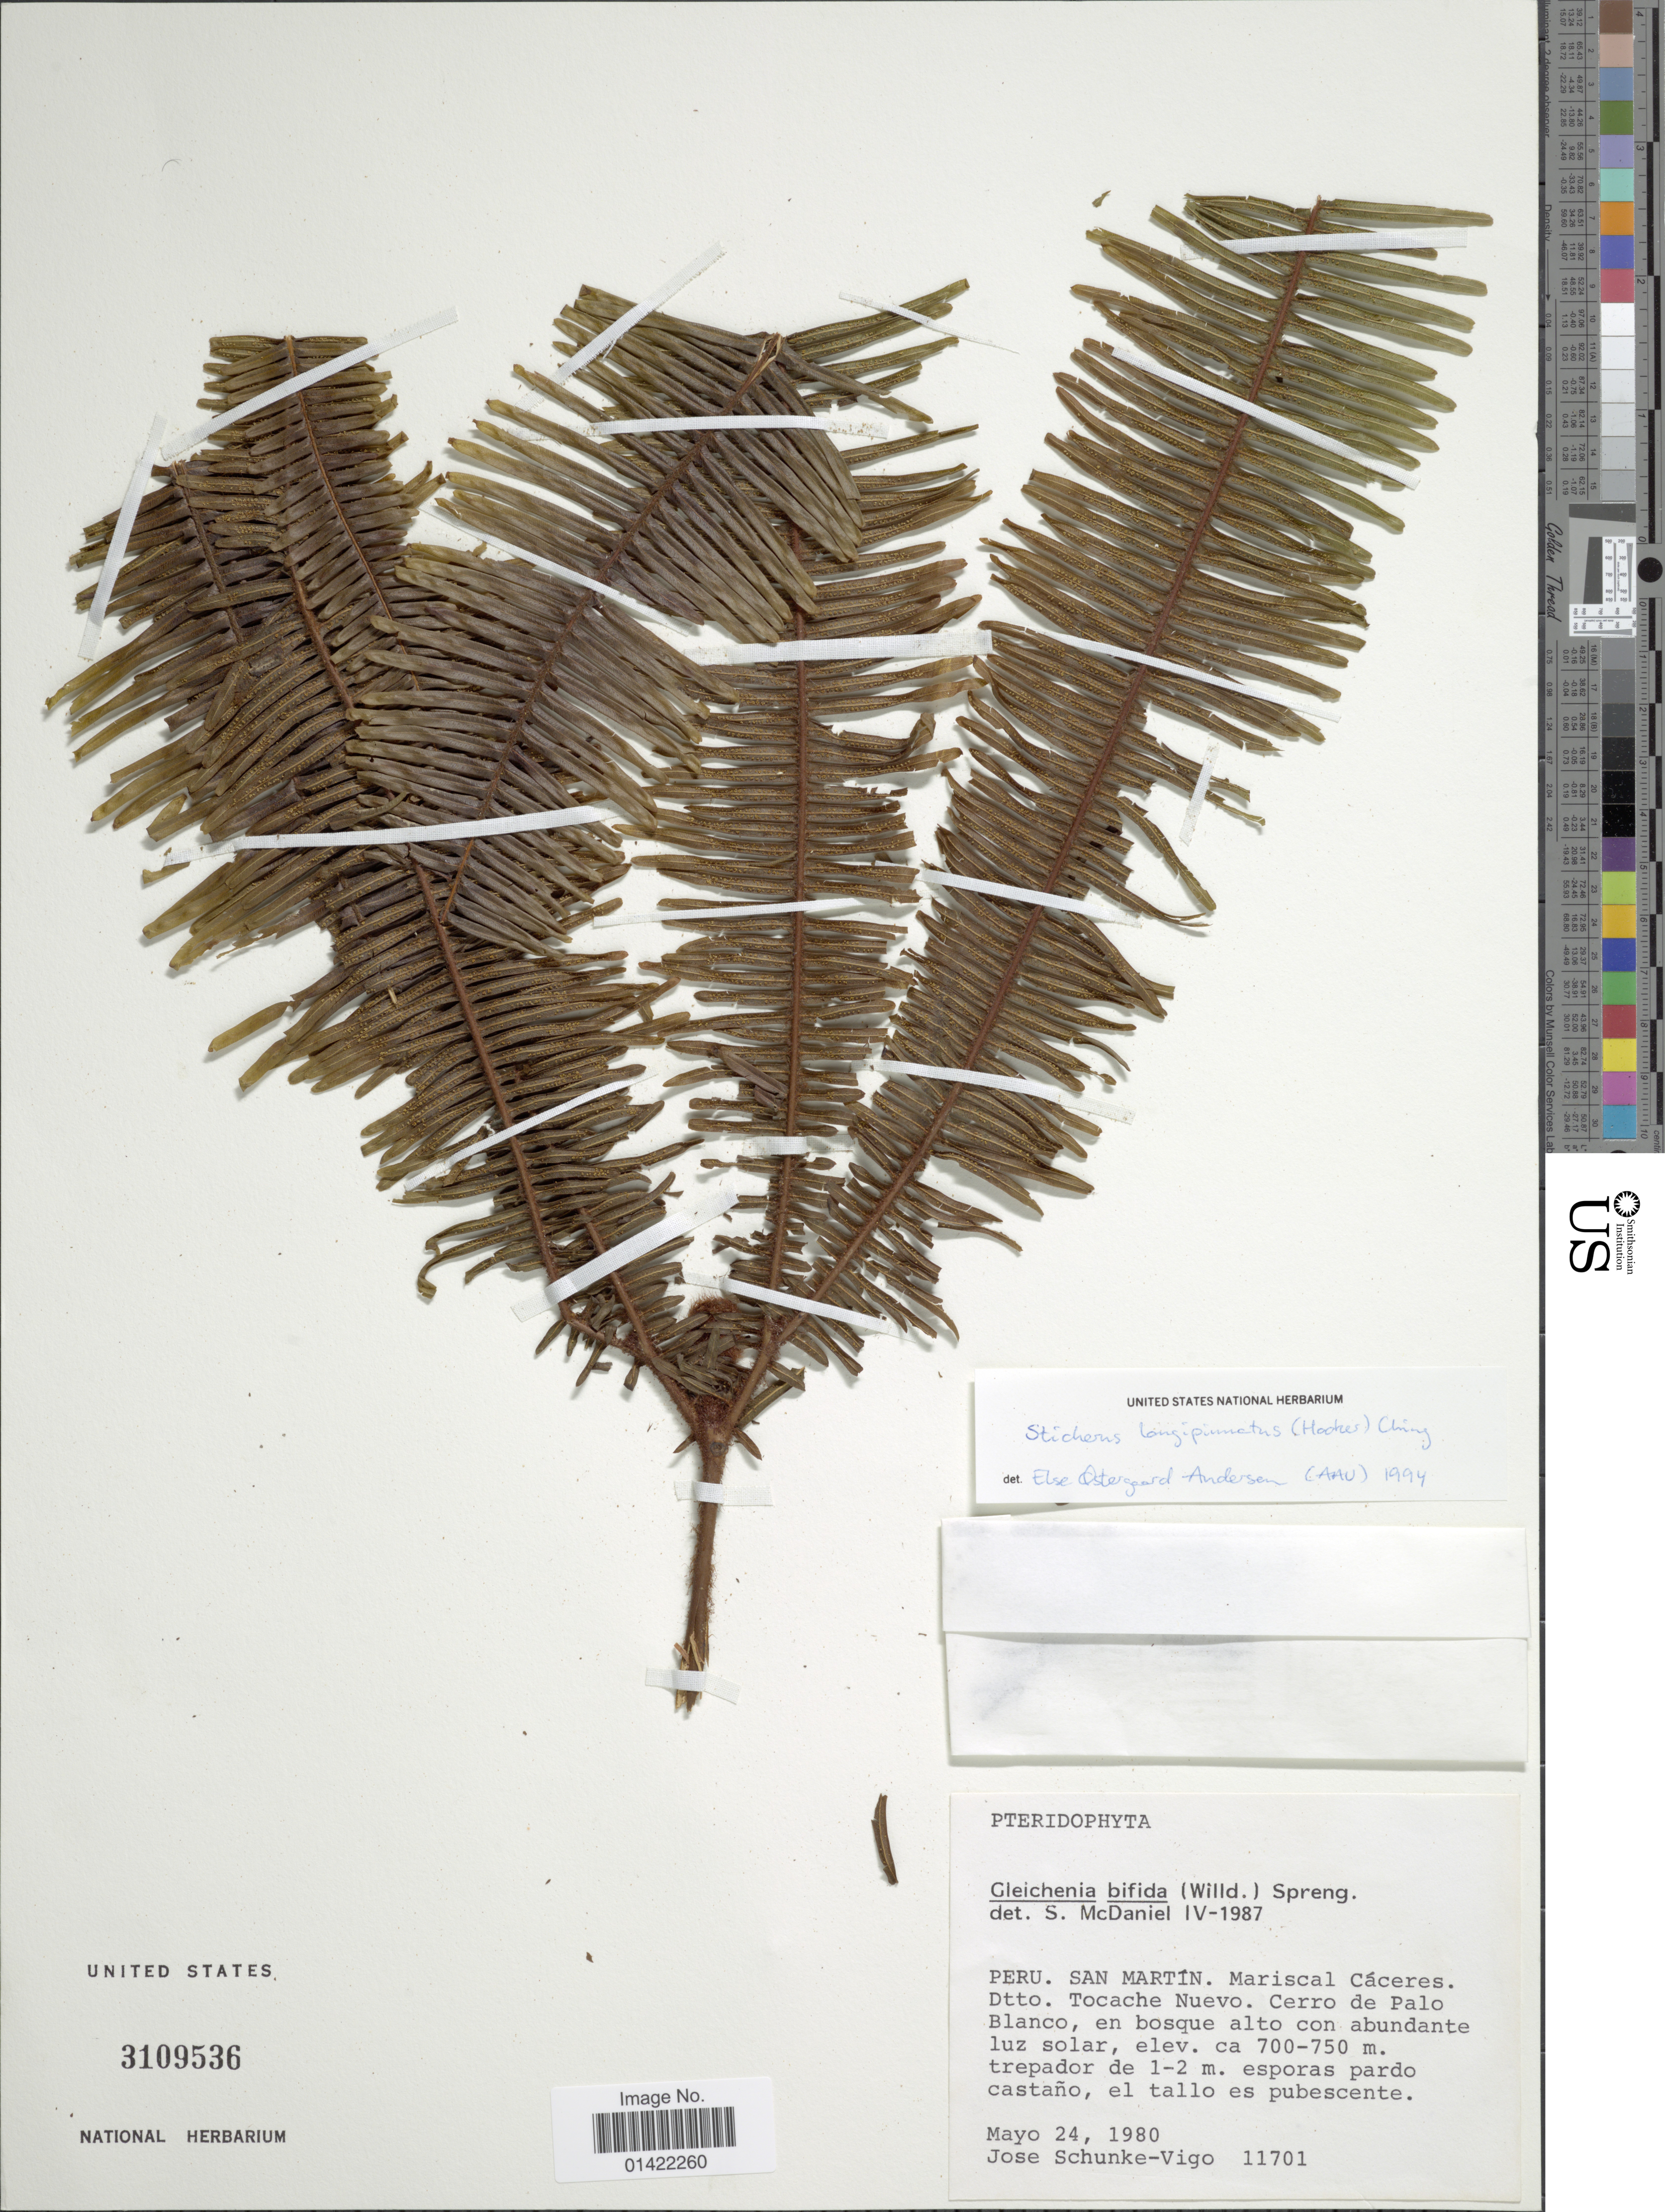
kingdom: Plantae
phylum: Tracheophyta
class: Polypodiopsida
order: Gleicheniales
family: Gleicheniaceae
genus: Sticherus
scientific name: Sticherus longipinnatus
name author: (Hook.) Ching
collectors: J. Schunke Vigo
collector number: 11701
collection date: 1980-05-24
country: Peru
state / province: San Martín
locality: Mariscal Cáceres, Dtto. Tocache Nuevo, Cerro de palo Blanco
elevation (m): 700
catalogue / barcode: US 3109536